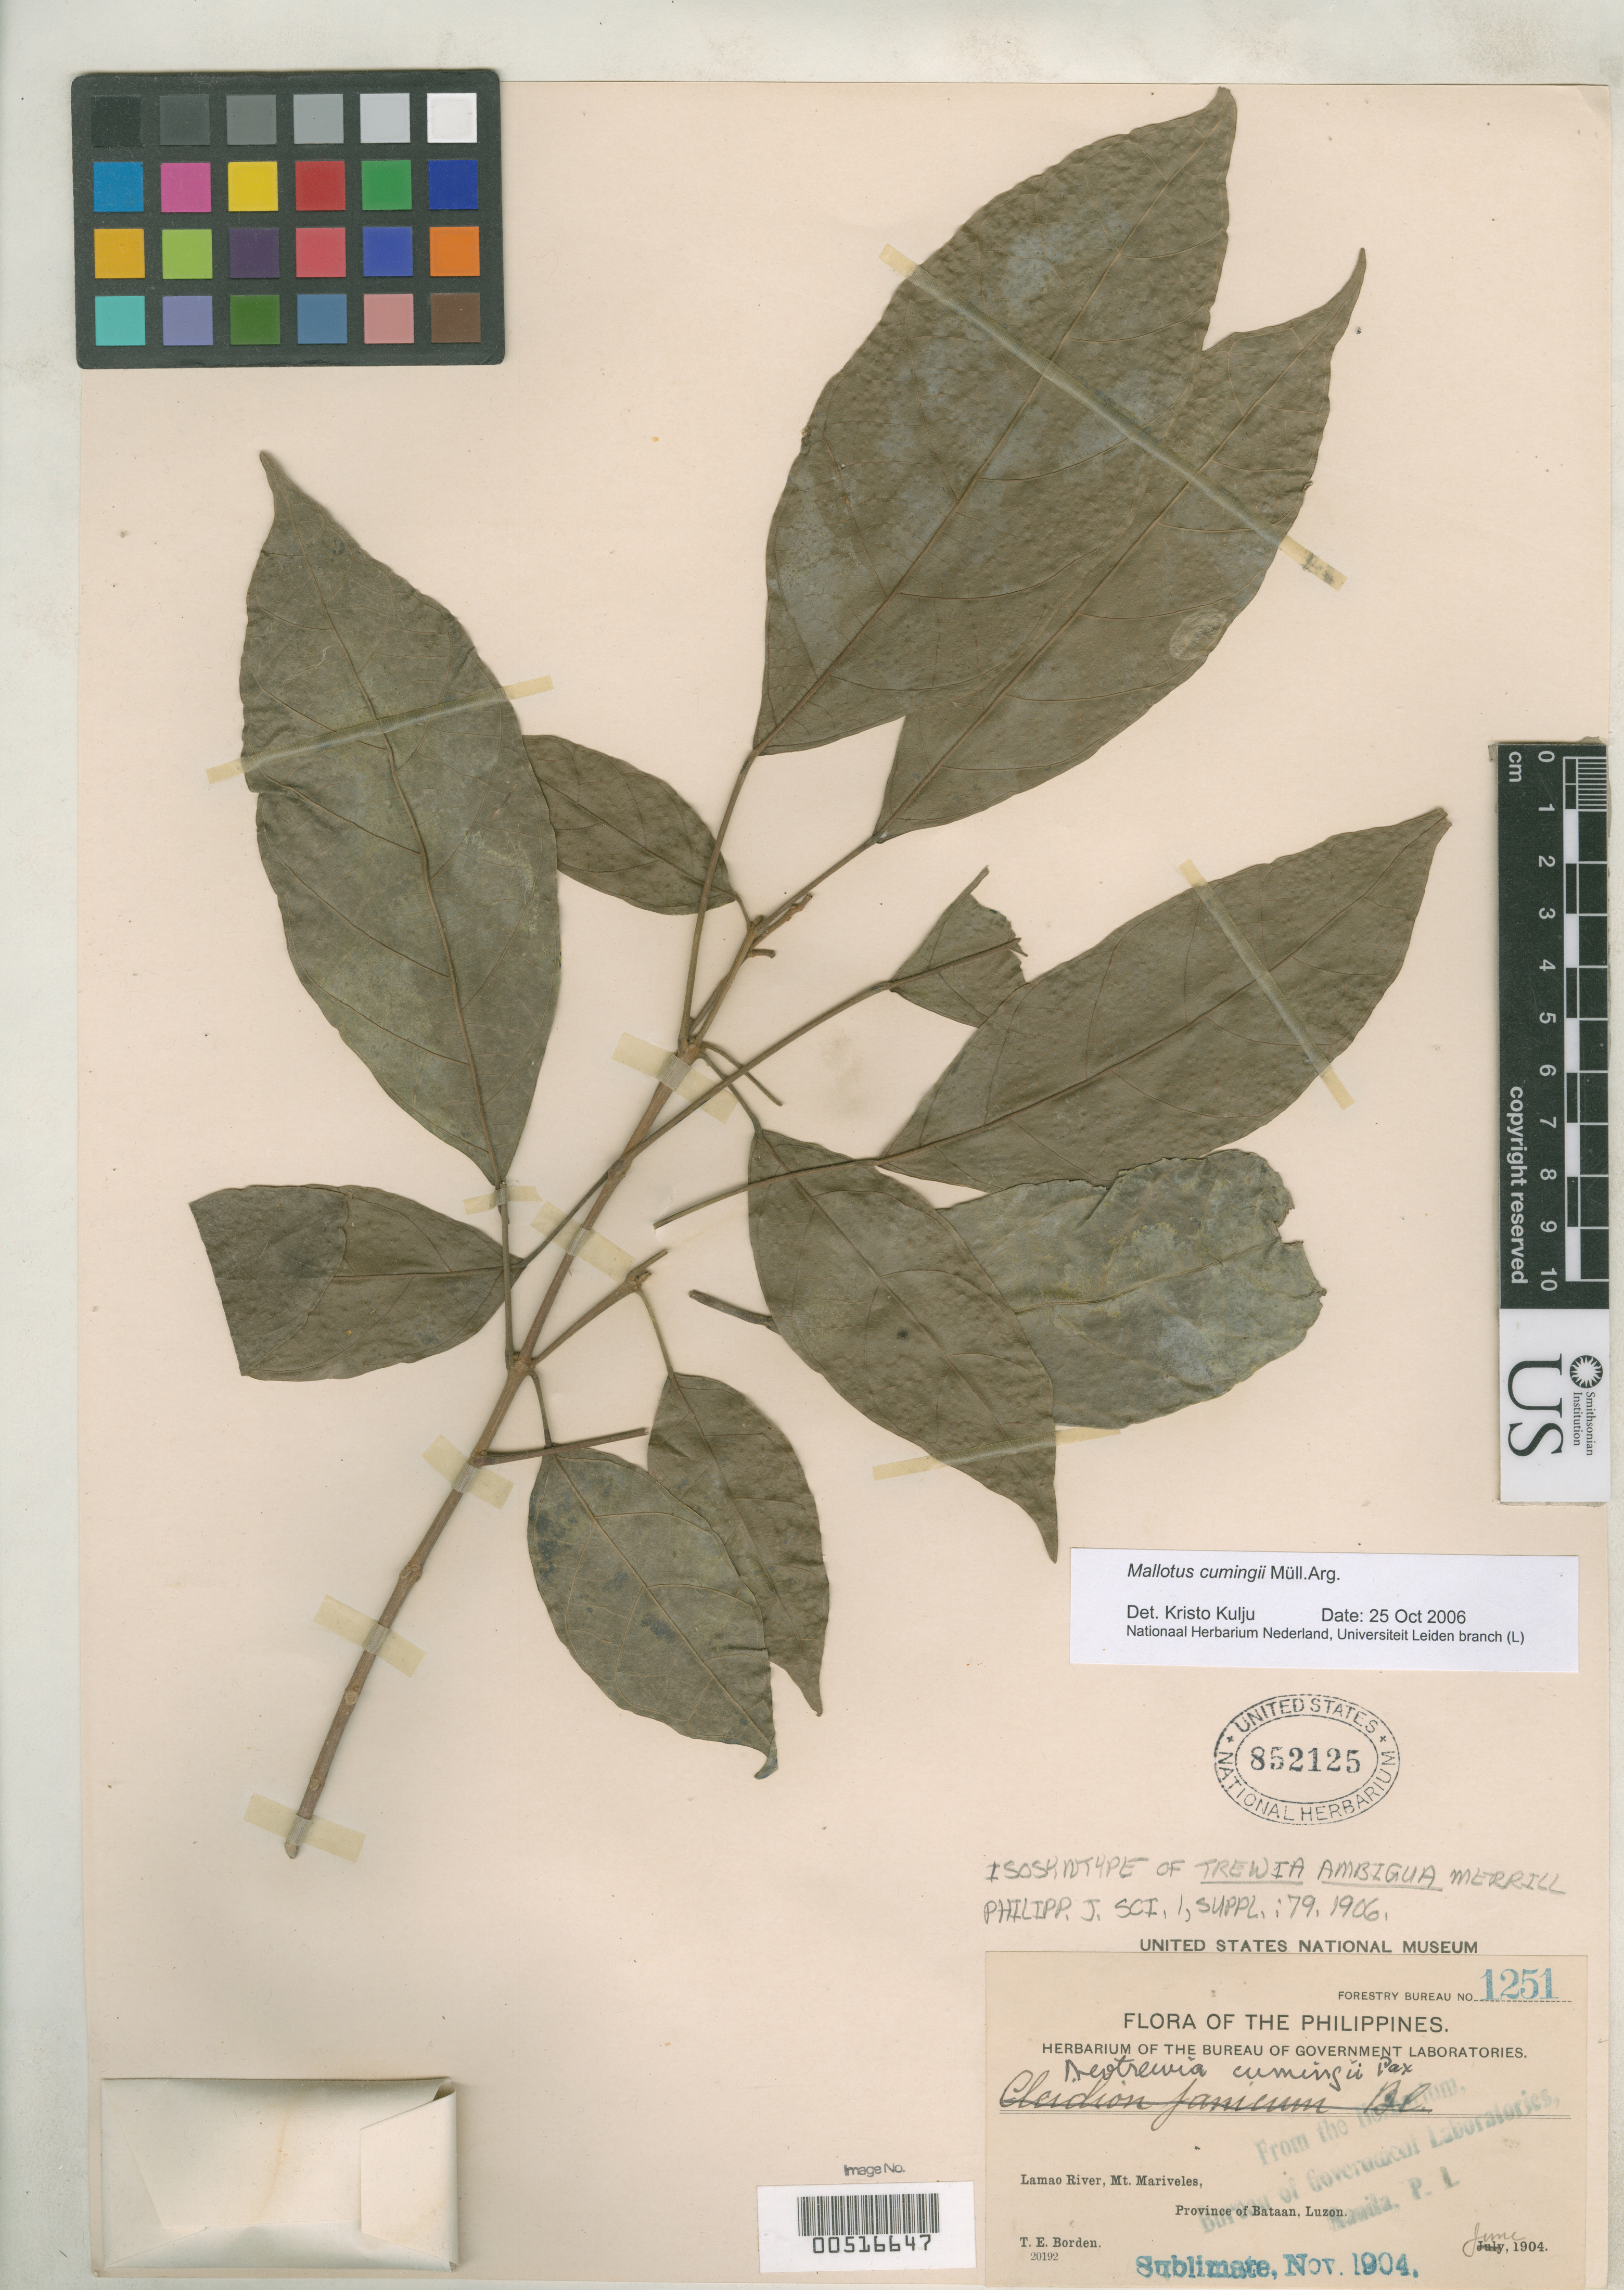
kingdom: Plantae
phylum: Tracheophyta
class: Magnoliopsida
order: Malpighiales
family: Euphorbiaceae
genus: Trewia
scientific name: Trewia ambigua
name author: Merr.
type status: Isosyntype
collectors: T. E. Borden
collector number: For. Bur. 1251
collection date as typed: Jun 1904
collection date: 1904-06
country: Philippines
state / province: Central Luzon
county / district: Bataan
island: Luzon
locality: Lamao River, Mt Mariveles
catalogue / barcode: US 852125